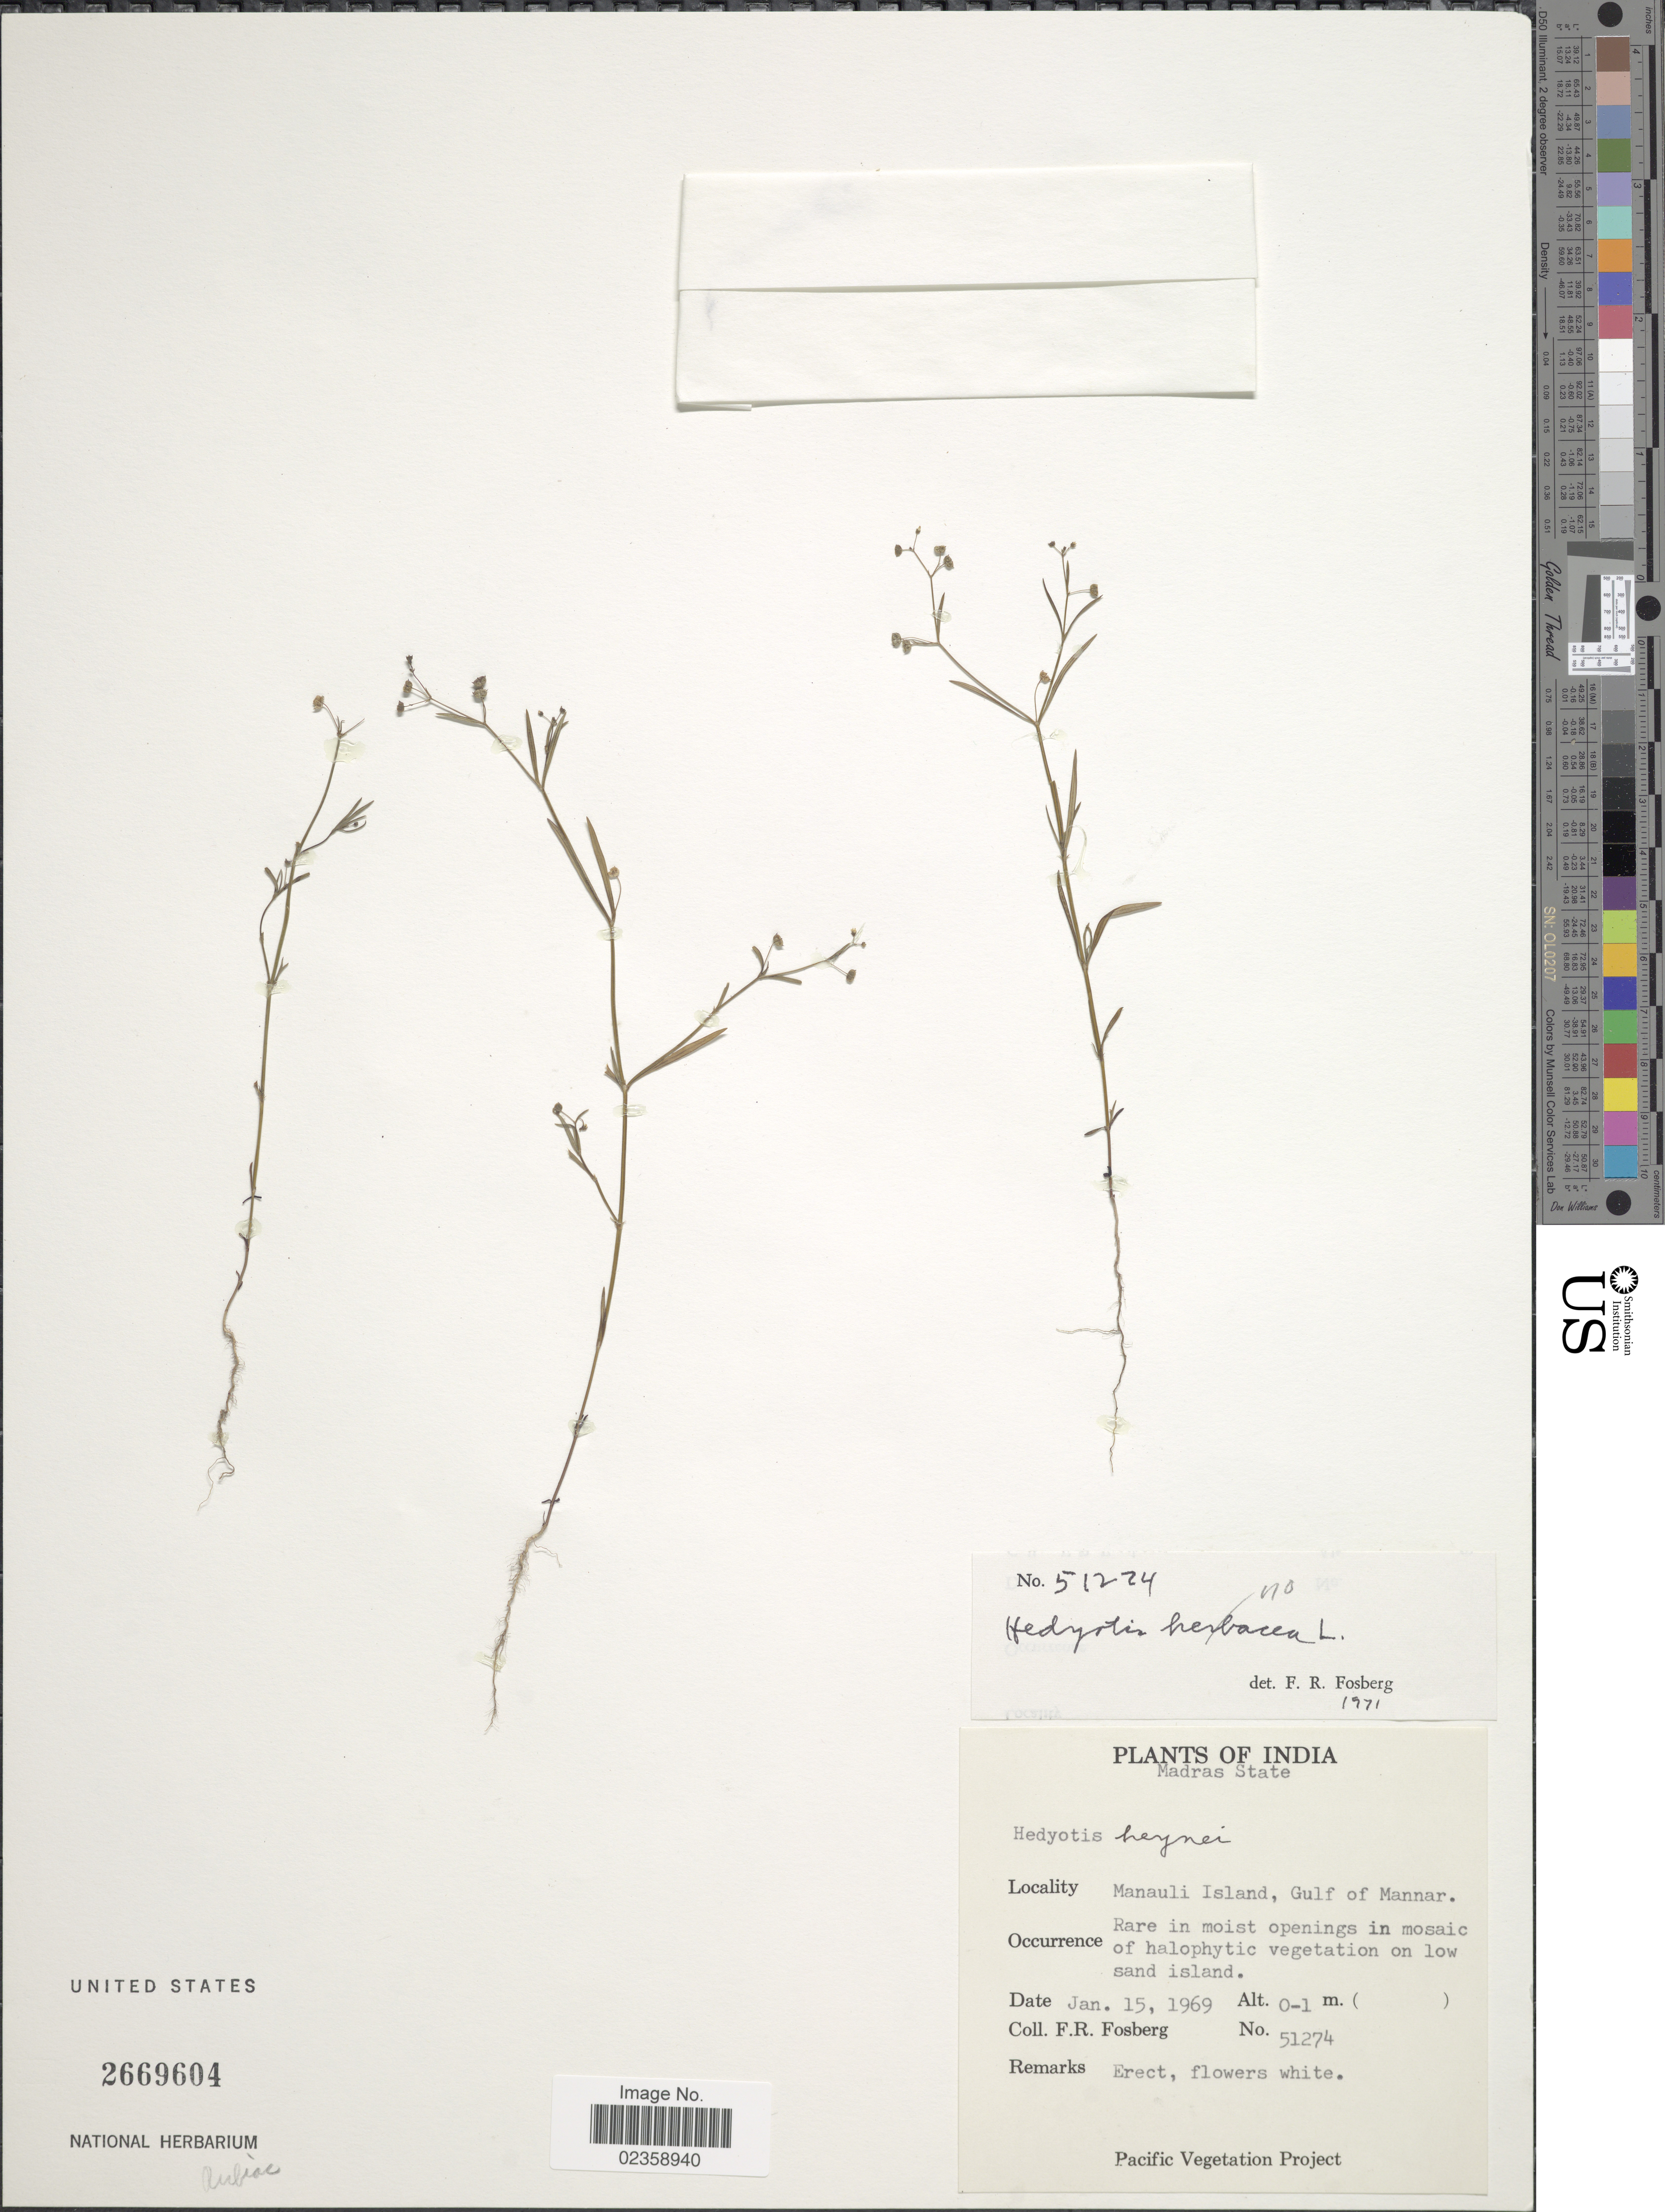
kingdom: Plantae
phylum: Tracheophyta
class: Magnoliopsida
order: Gentianales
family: Rubiaceae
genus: Oldenlandia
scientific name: Oldenlandia sp.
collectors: F. R. Fosberg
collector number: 51274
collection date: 1969-01-15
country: India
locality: Madras State. Manauli Island, Gulf of Mannar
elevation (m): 0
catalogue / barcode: US 2669604